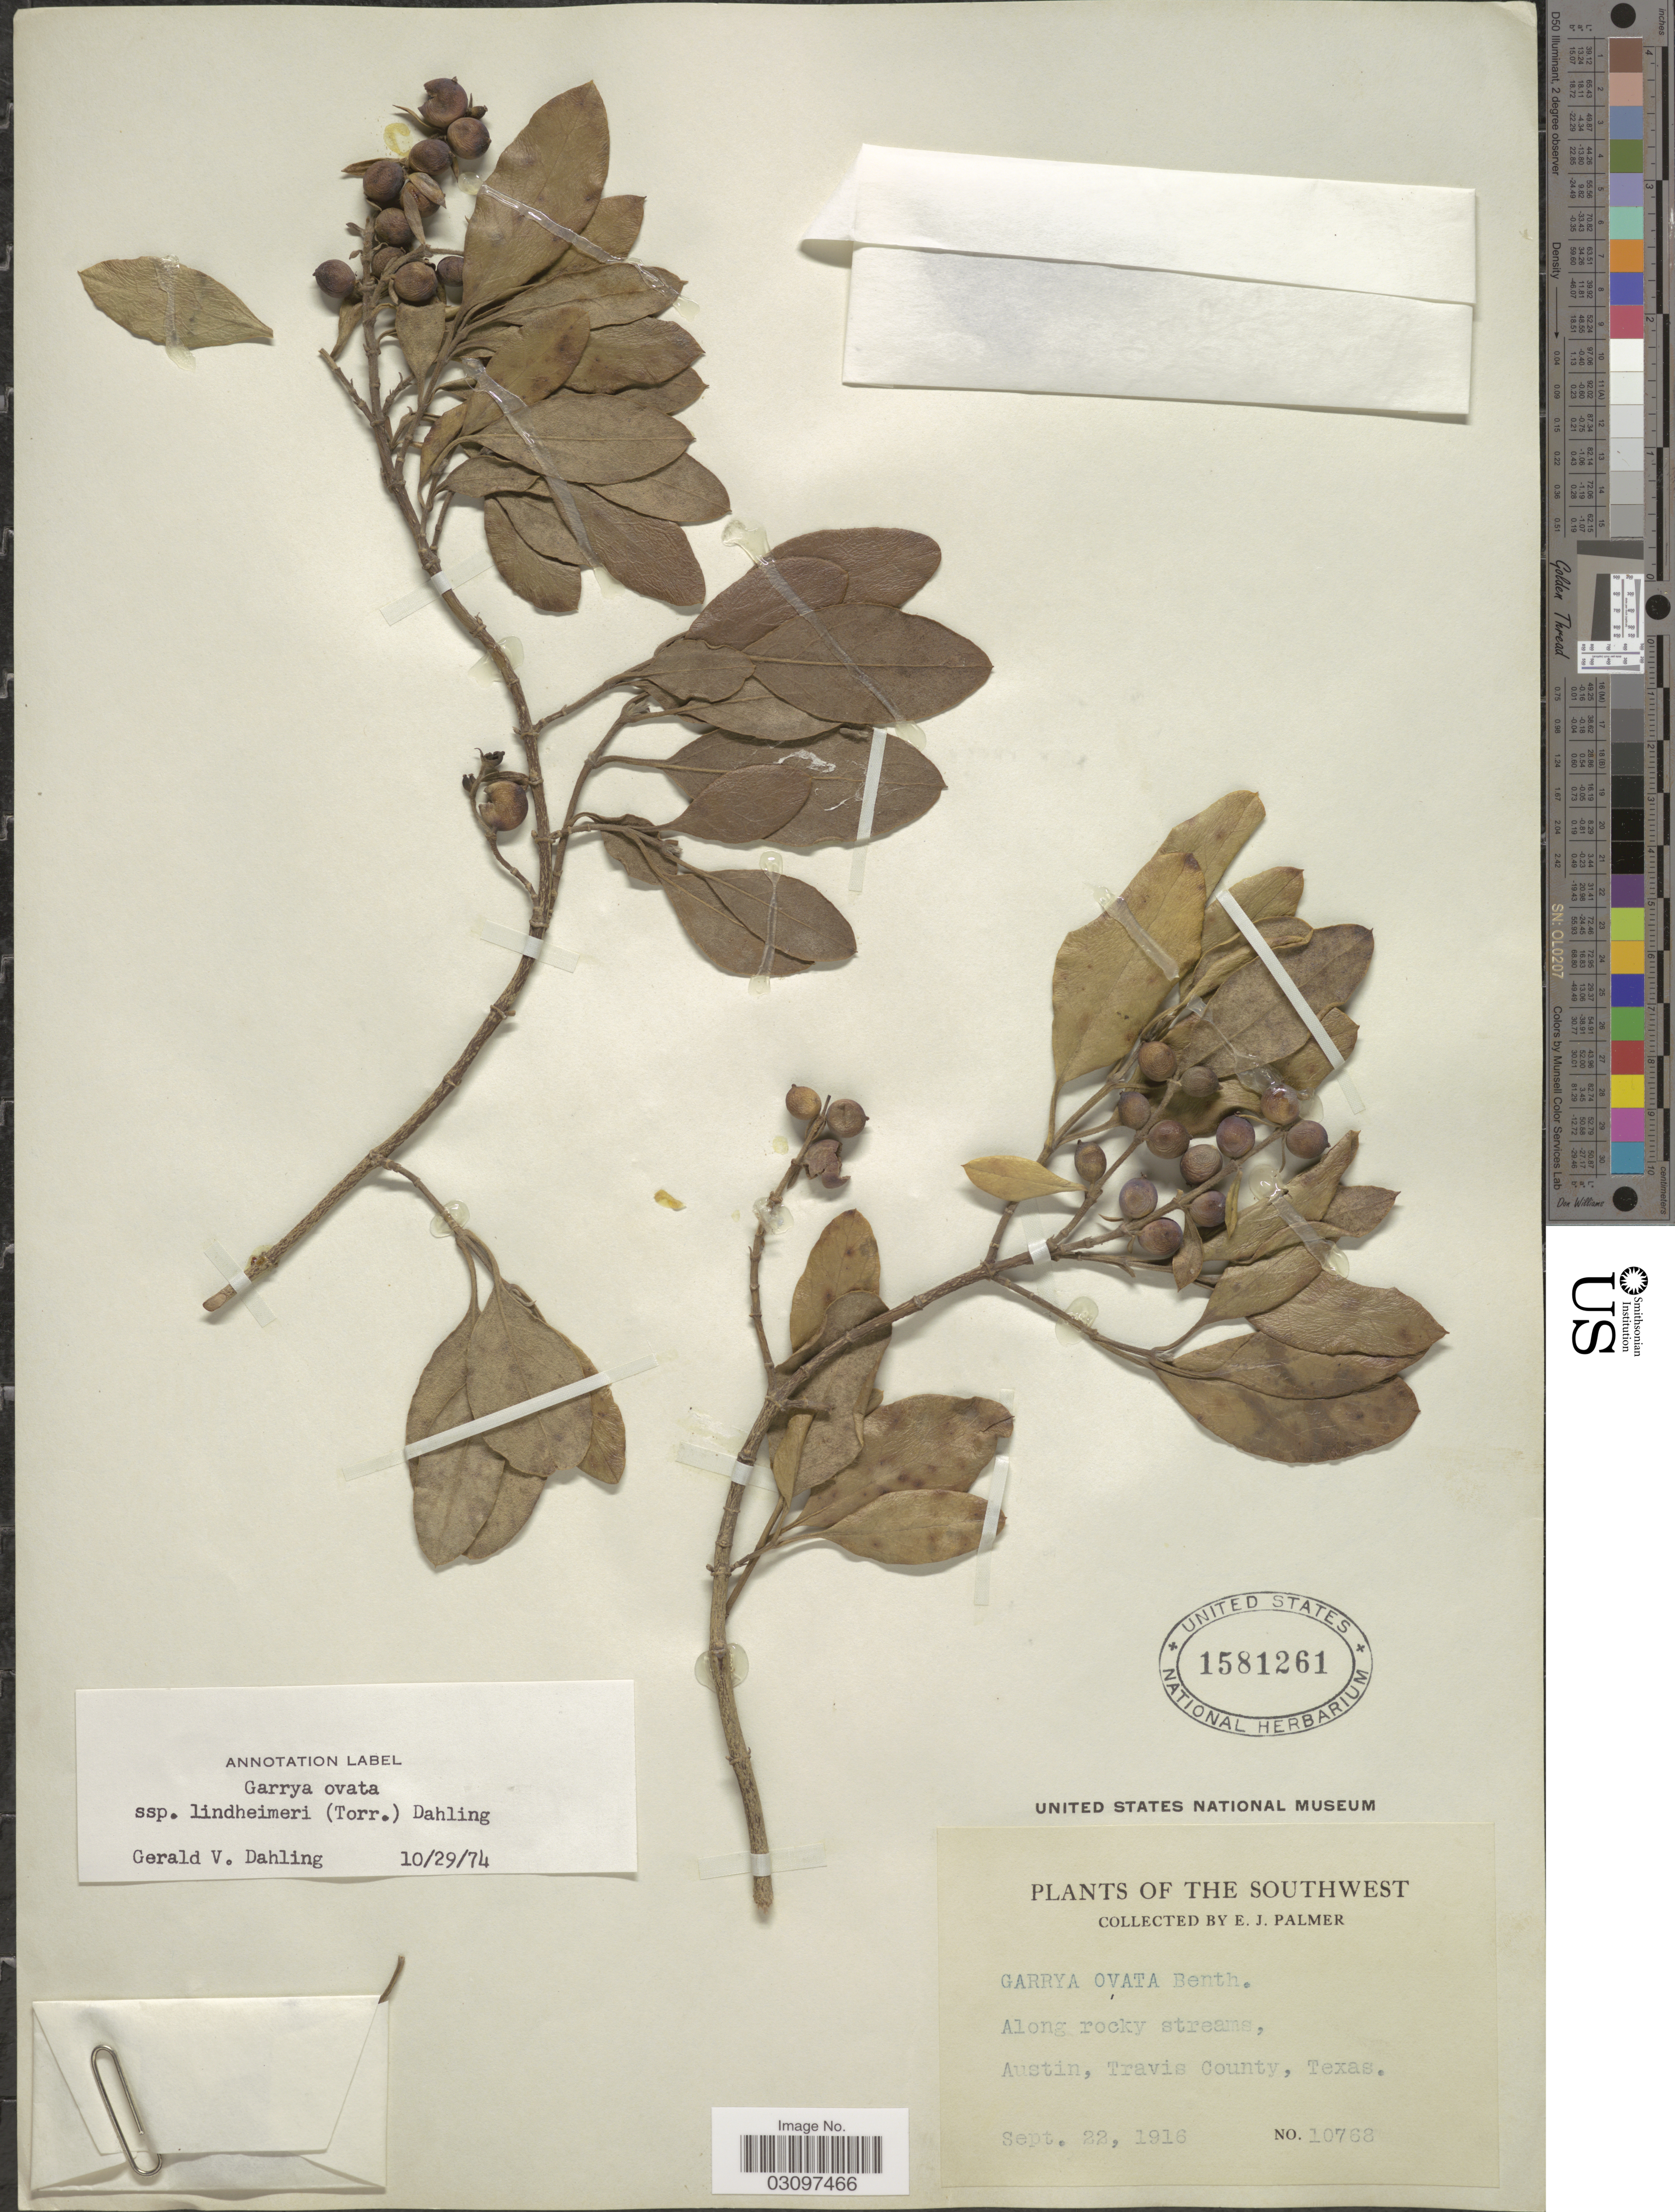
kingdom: Plantae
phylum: Tracheophyta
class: Magnoliopsida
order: Garryales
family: Garryaceae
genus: Garrya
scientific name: Garrya ovata subsp. lindheimeri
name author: (Torr.) Dahling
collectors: E. J. Palmer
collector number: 10768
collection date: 1916-09-22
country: United States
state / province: Texas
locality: The Southwest. Along rocky streams, Austin, Travis County.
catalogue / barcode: US 1581261